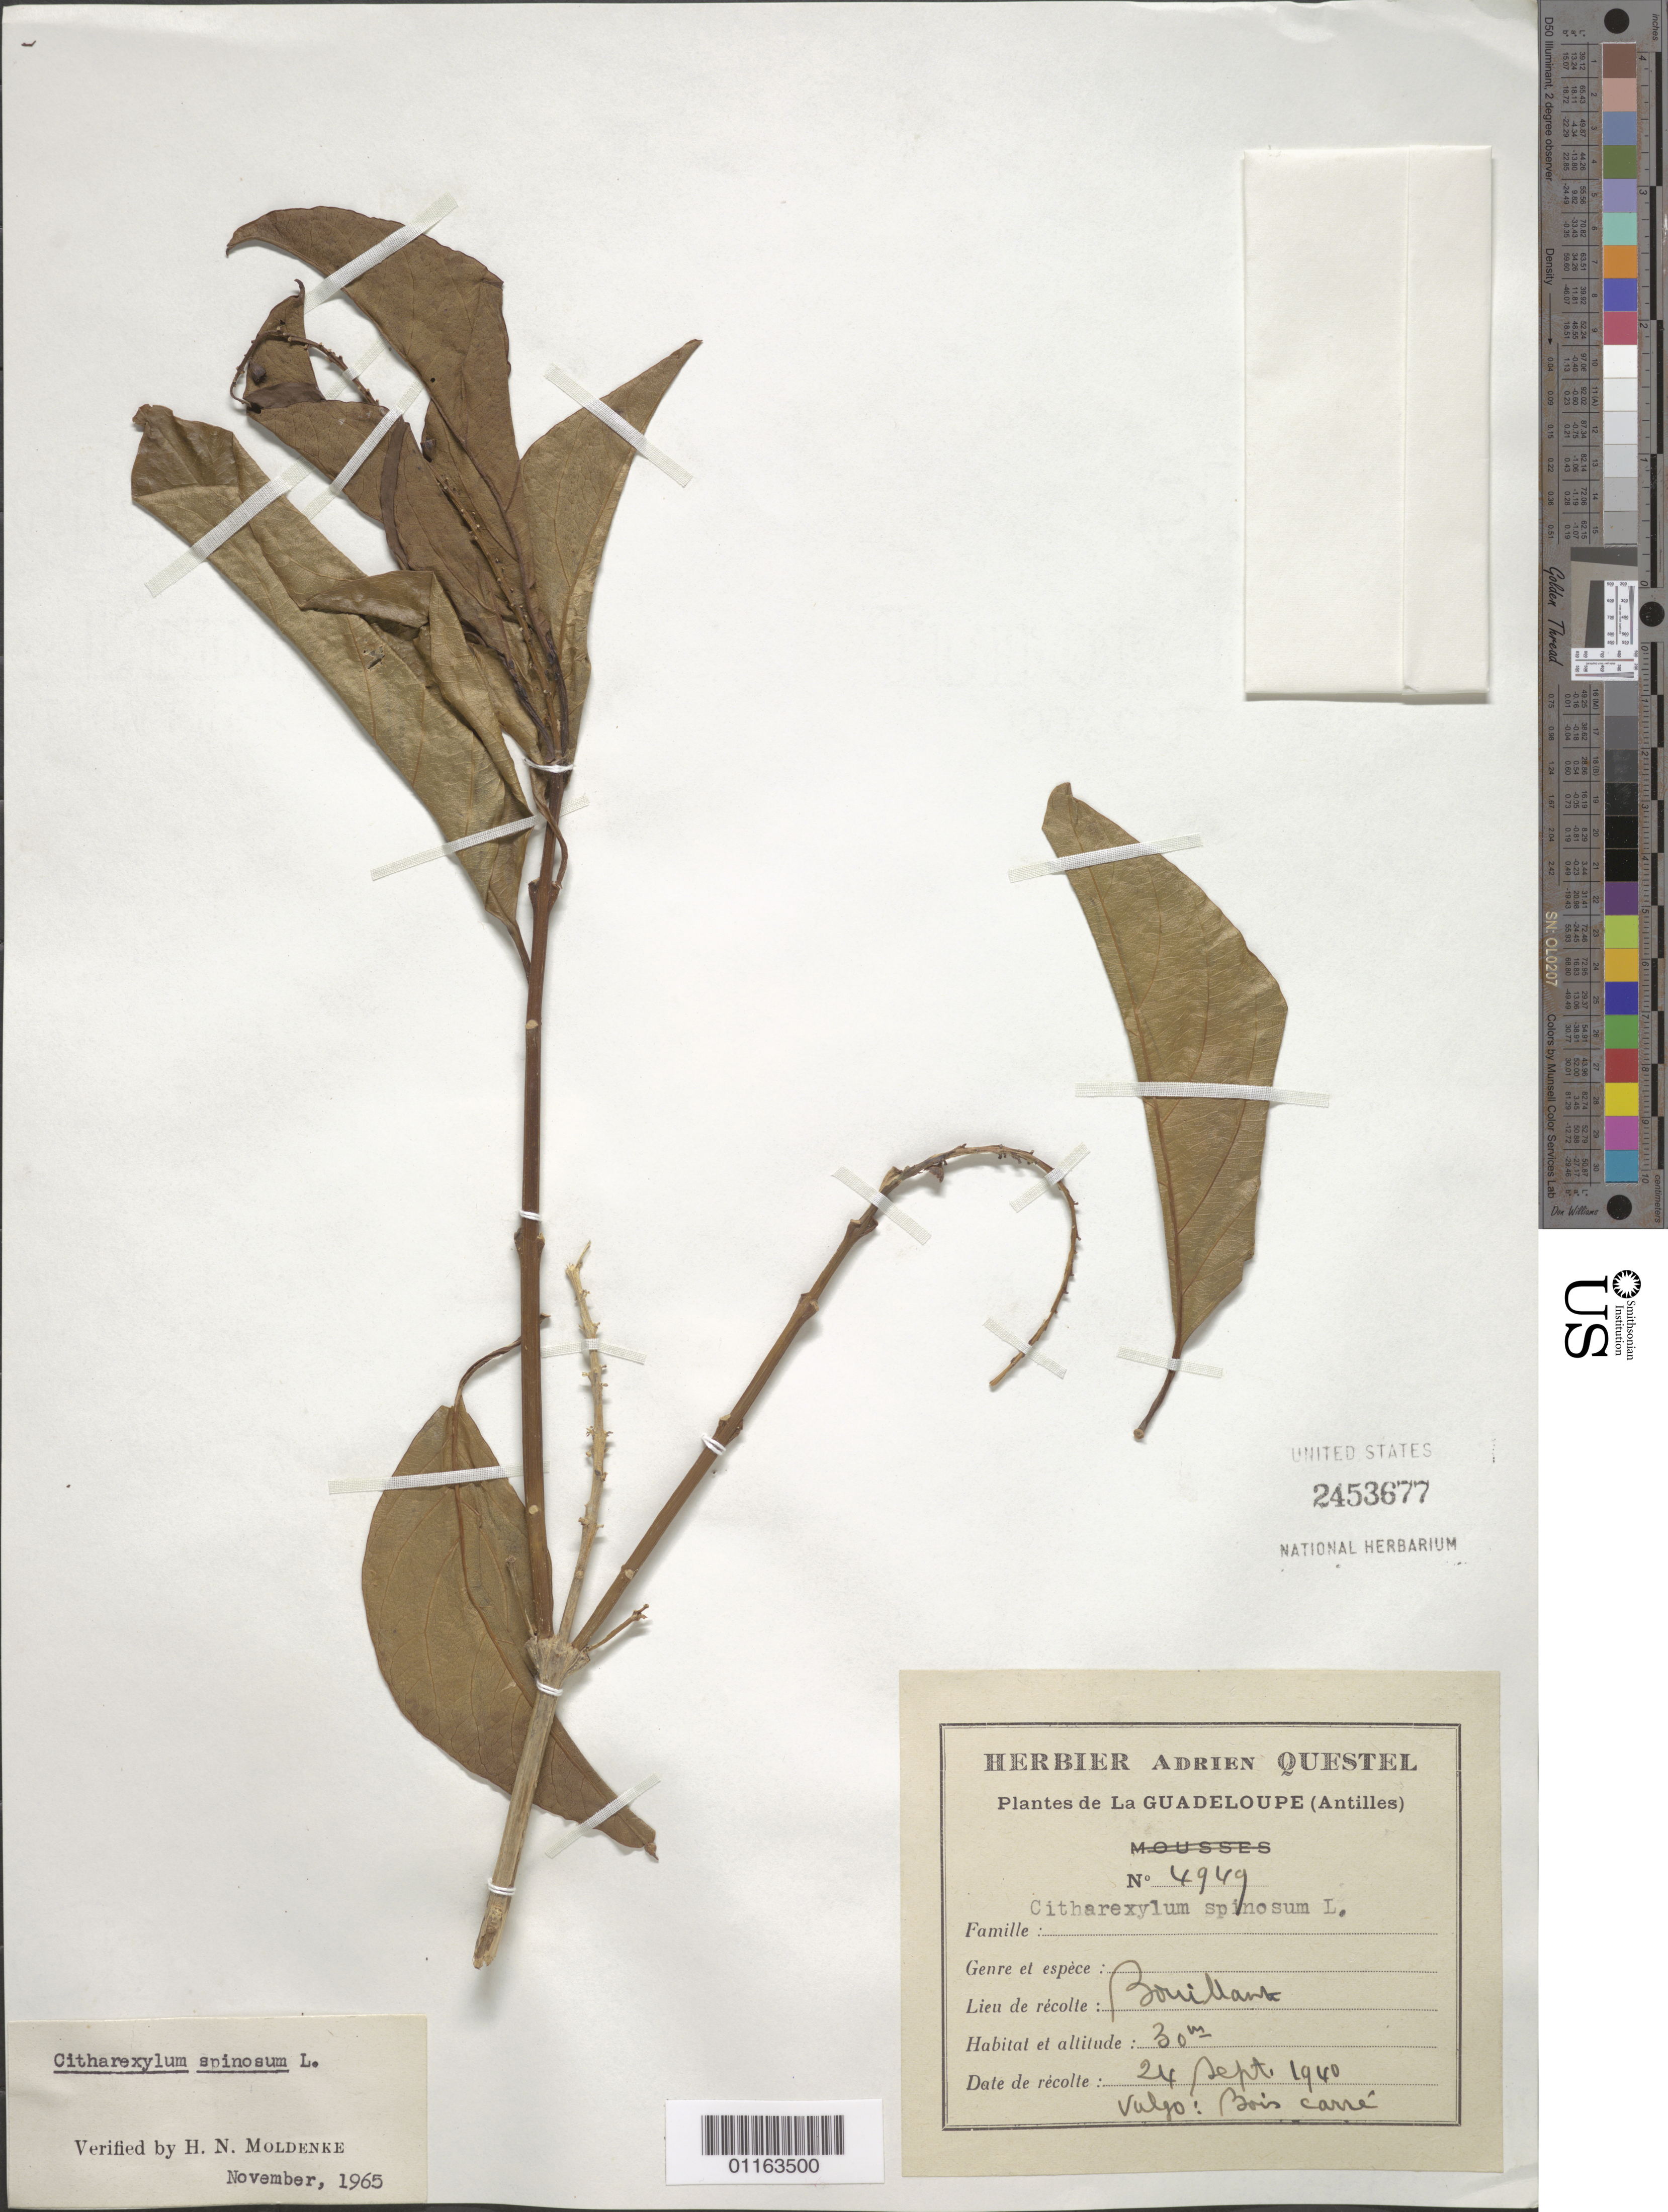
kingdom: Plantae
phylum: Tracheophyta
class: Magnoliopsida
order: Lamiales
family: Verbenaceae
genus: Citharexylum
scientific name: Citharexylum spinosum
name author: L.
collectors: A. Questel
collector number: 4949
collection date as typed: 24 Sep 1940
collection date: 1940-09-24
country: Guadeloupe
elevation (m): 30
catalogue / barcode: US 2453677